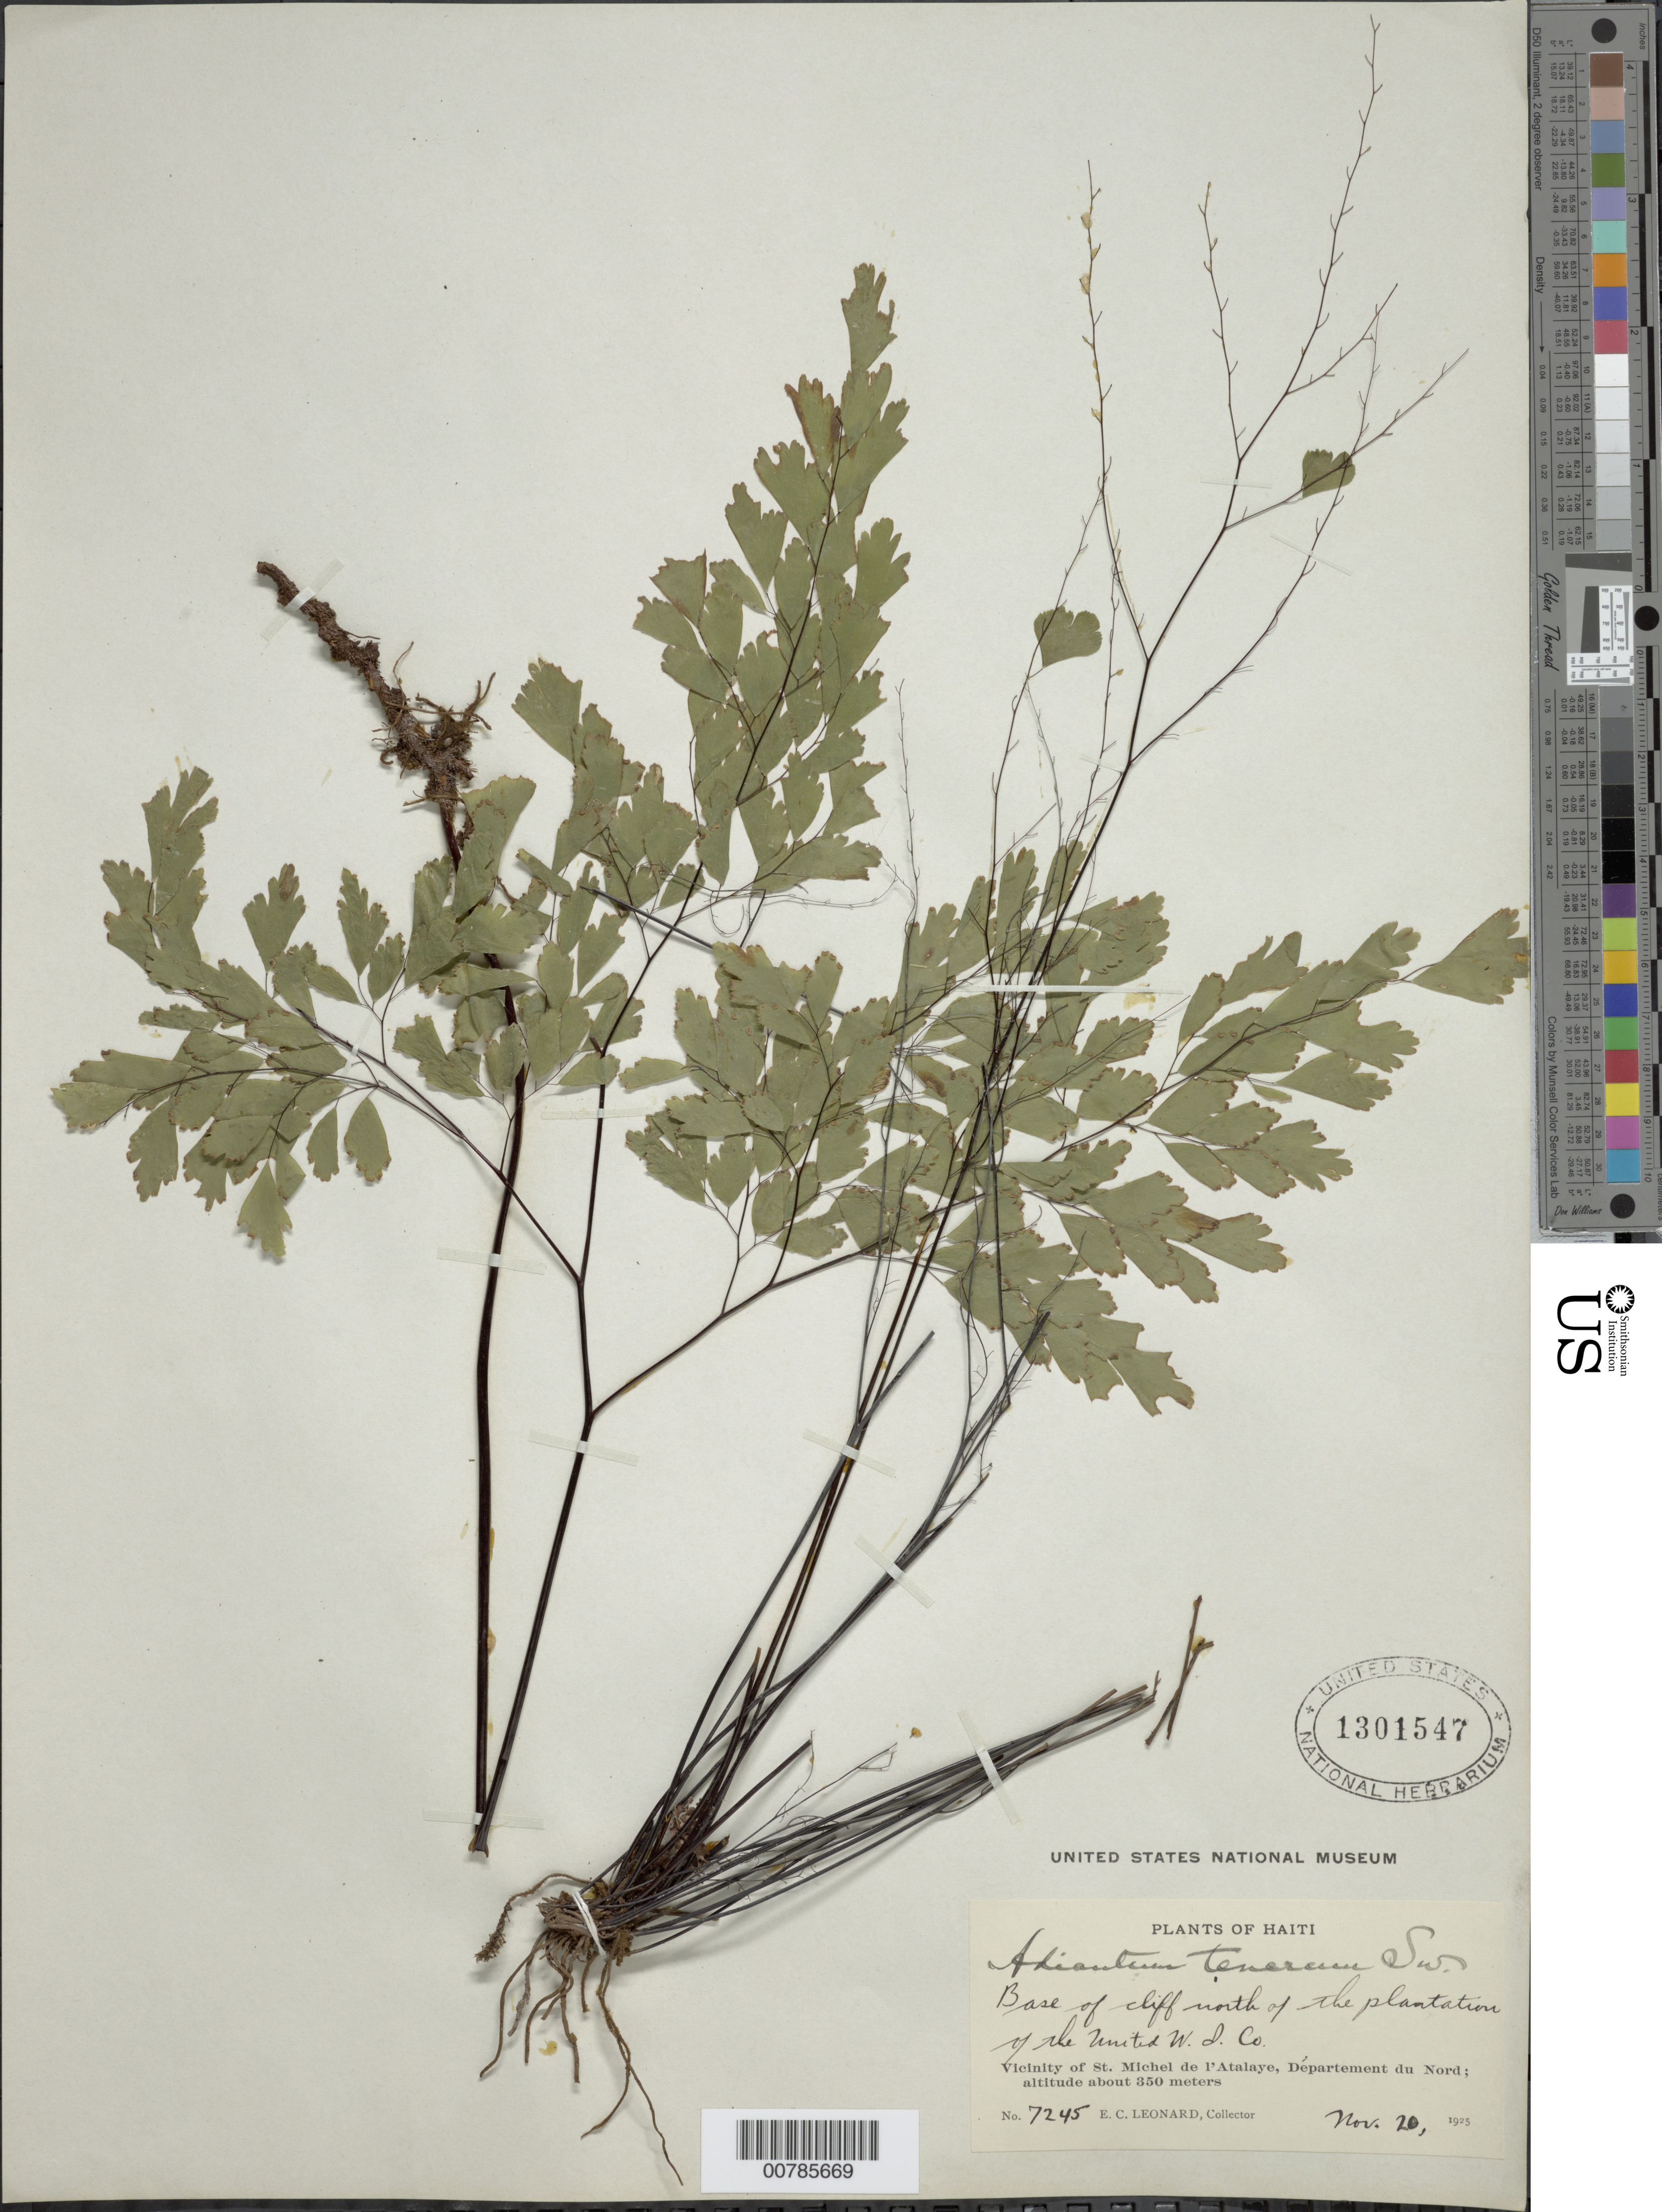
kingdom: Plantae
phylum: Tracheophyta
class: Polypodiopsida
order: Polypodiales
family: Pteridaceae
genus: Adiantum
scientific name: Adiantum tenerum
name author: Sw.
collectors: E. C. Leonard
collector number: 7245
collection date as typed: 20 Nov 1925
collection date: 1925-11-20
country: Haiti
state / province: Nord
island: Hispaniola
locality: St. Michel de l'Atalaye, vicinity; N of United W. I. Co. plantation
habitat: Base of cliff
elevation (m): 350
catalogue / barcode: US 1301547